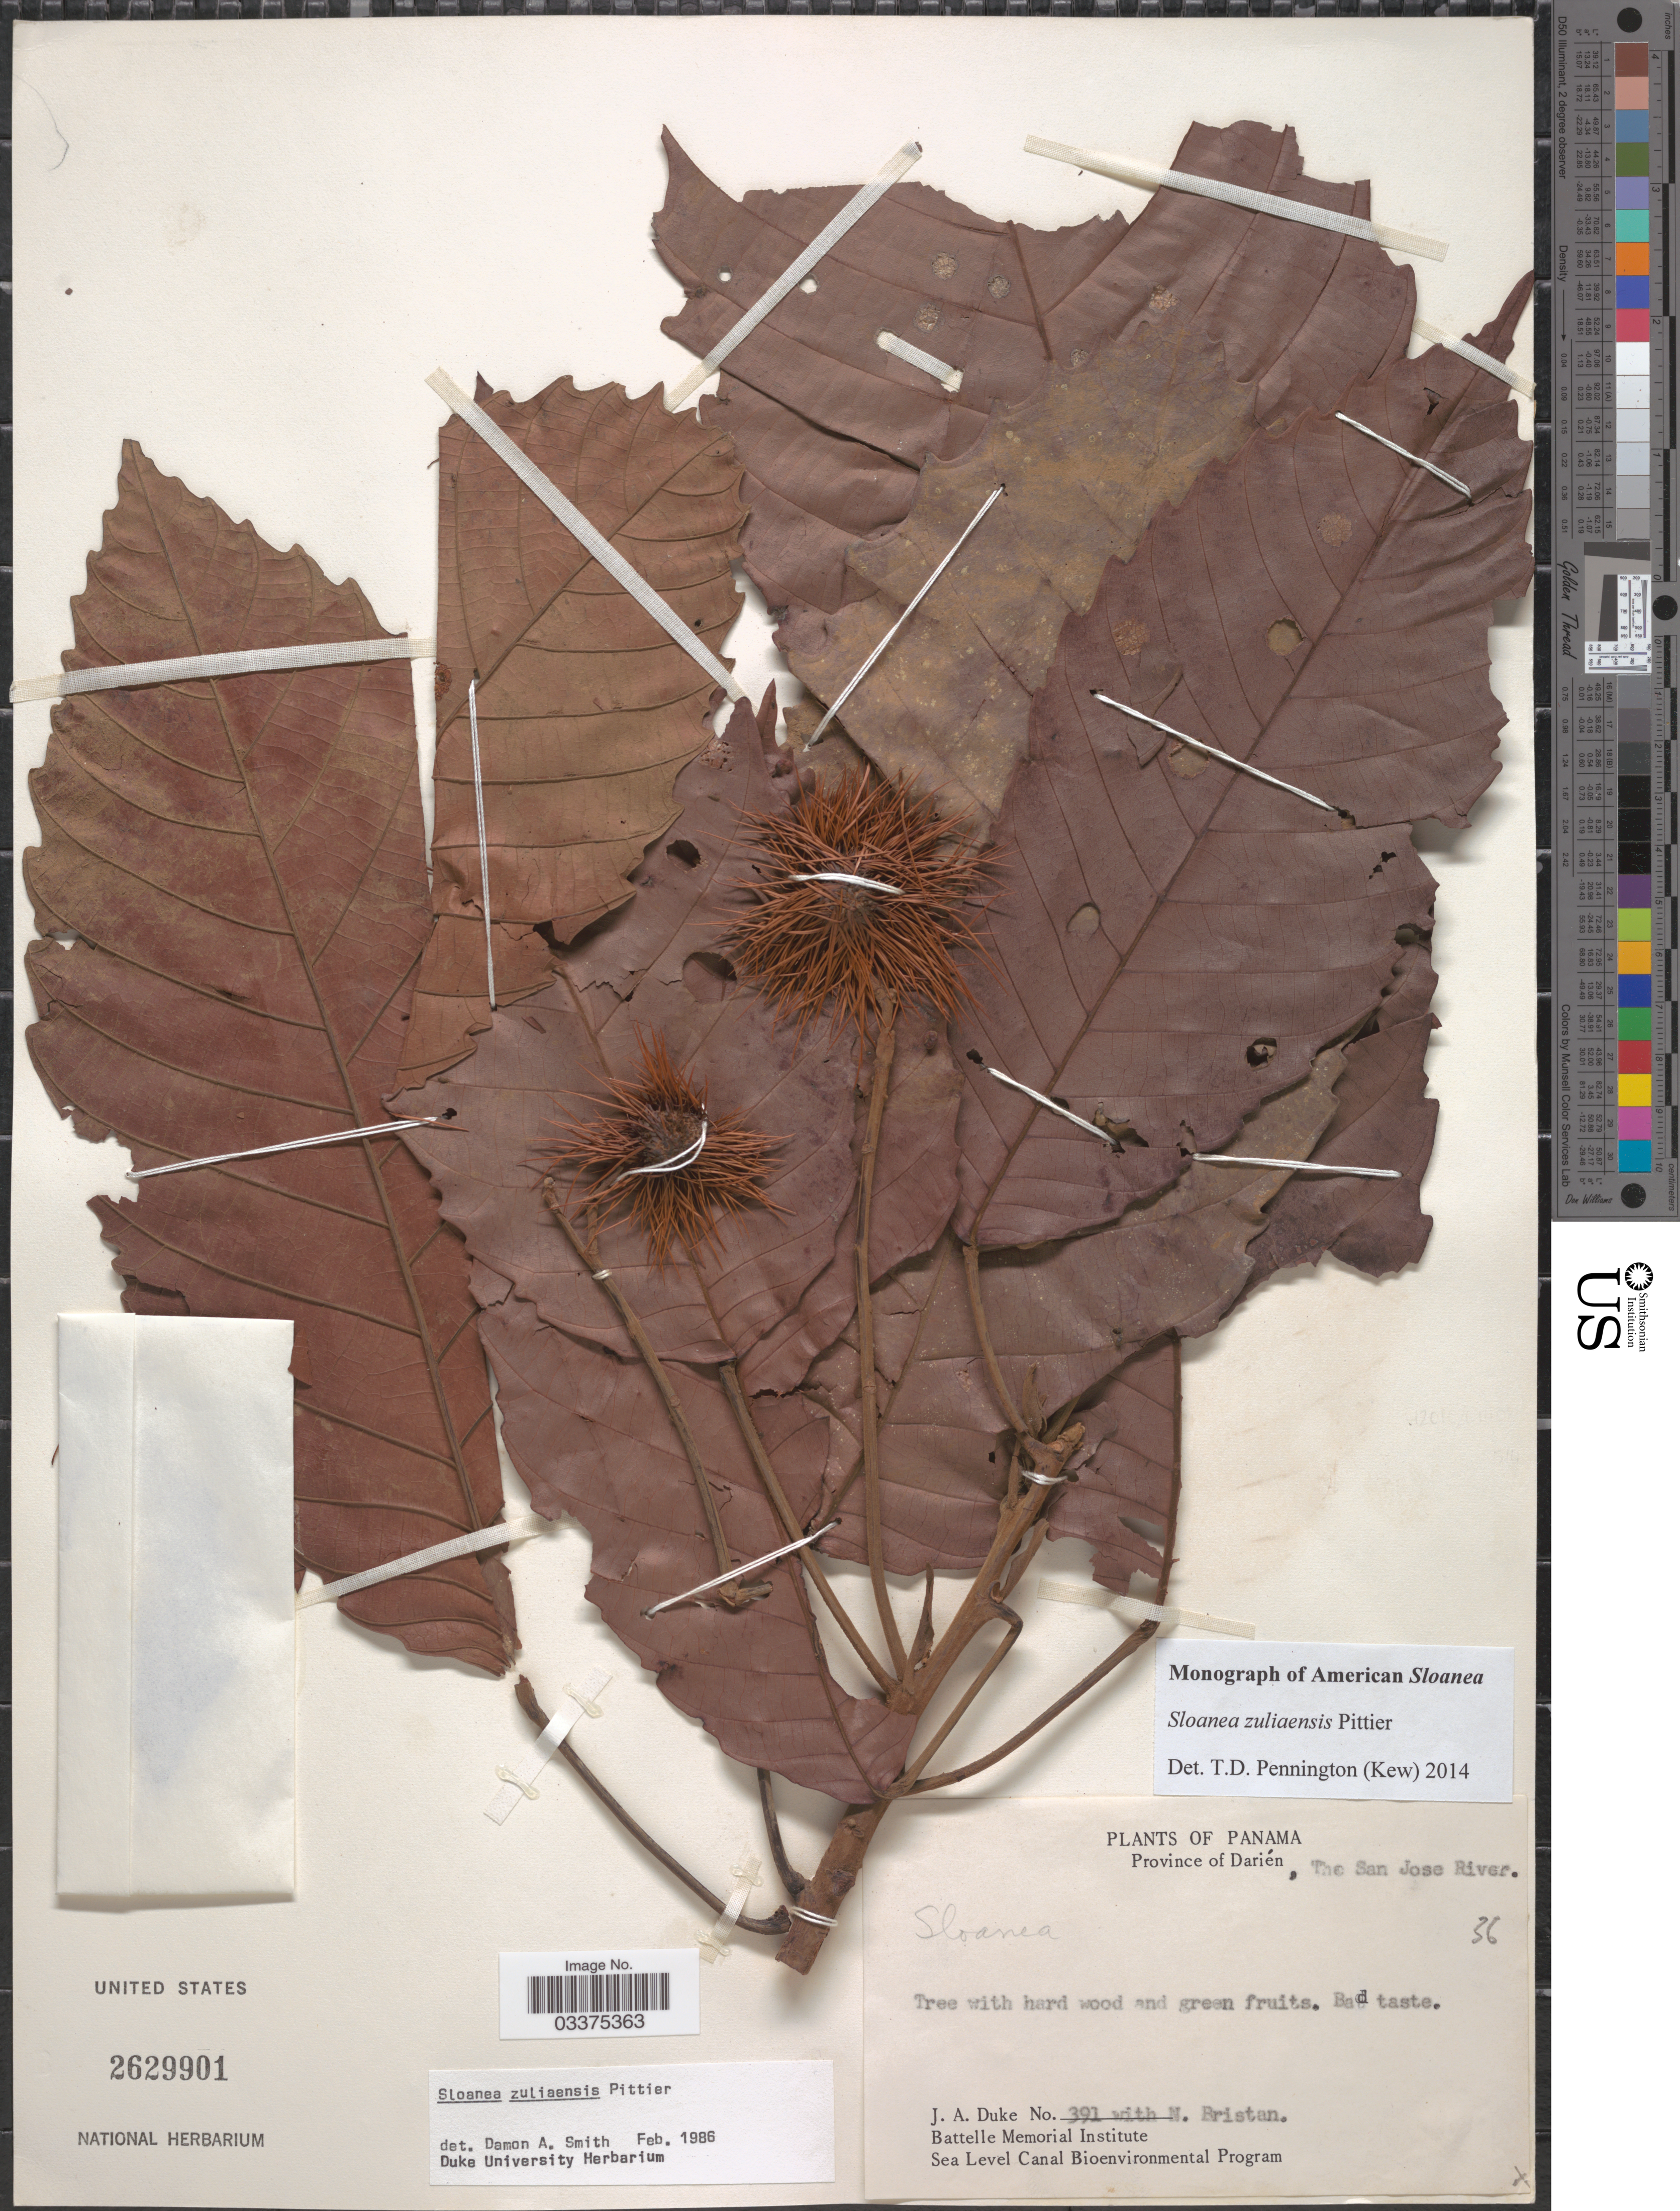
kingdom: Plantae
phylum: Tracheophyta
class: Magnoliopsida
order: Oxalidales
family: Elaeocarpaceae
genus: Sloanea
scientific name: Sloanea zuliaensis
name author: Pittier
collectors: J. A. Duke & N. Bristan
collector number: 391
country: Panama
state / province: Darién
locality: The San Jose River.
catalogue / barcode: US 2629901